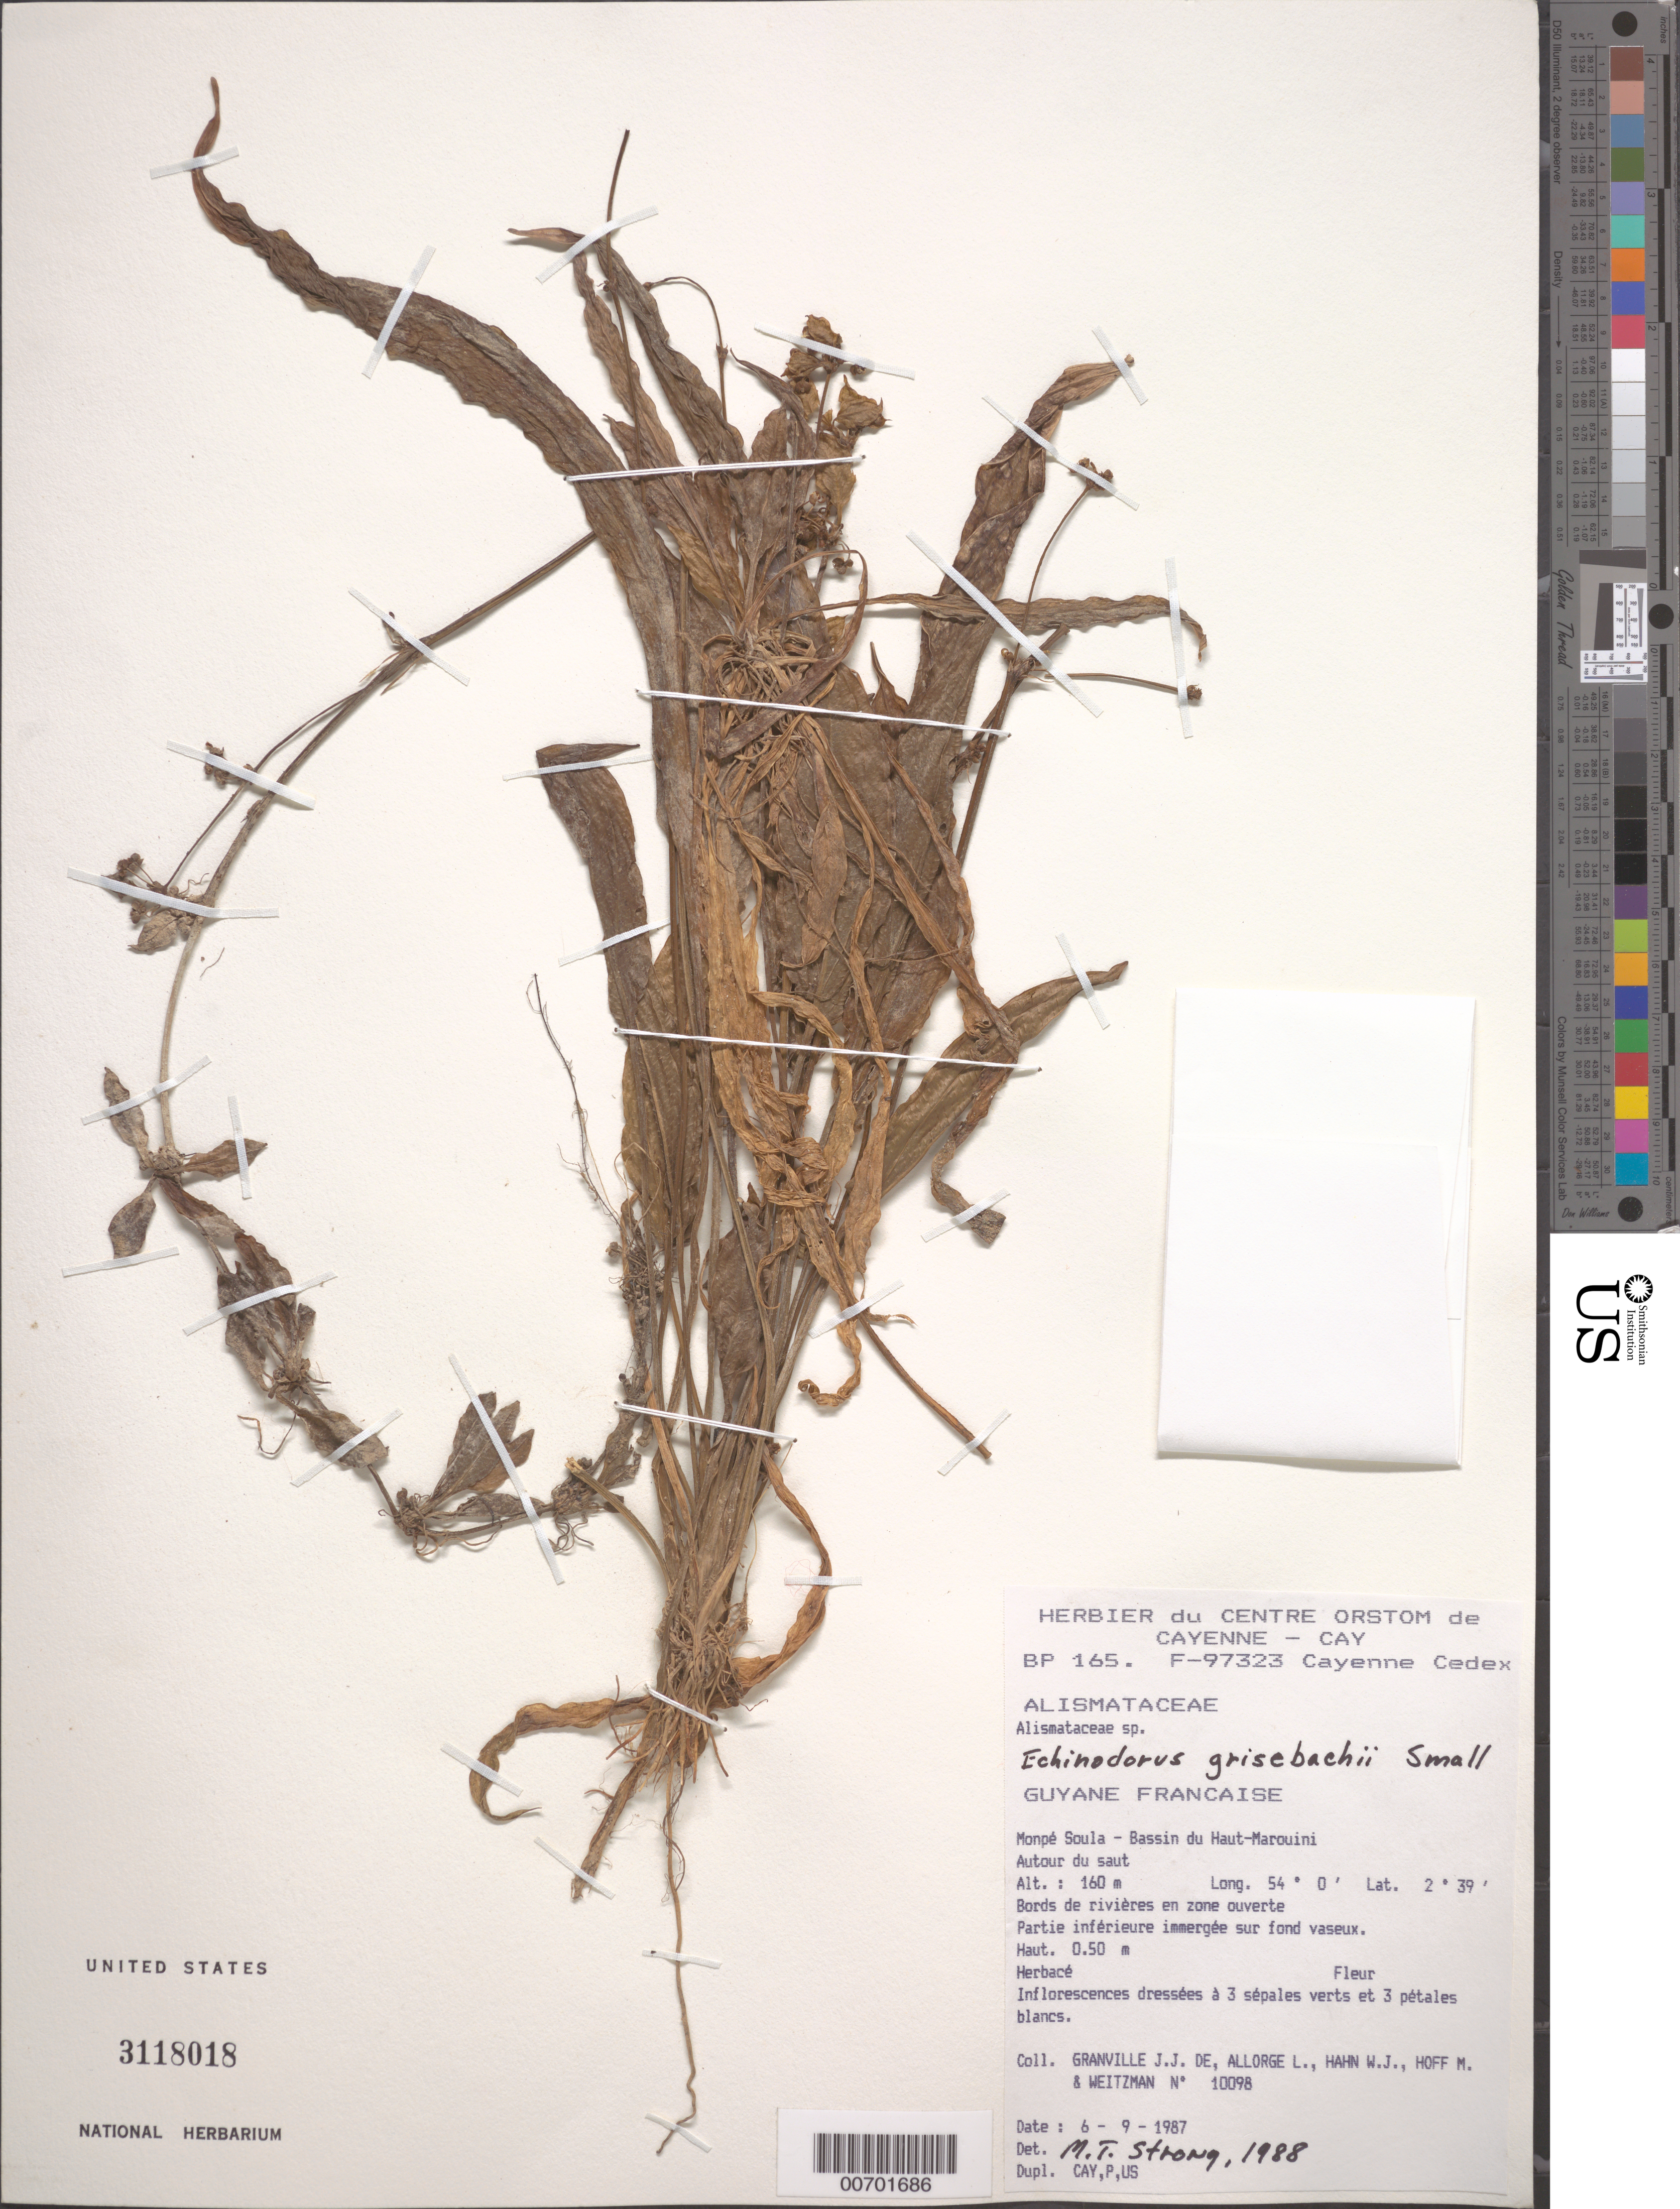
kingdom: Plantae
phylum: Tracheophyta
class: Liliopsida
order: Alismatales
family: Alismataceae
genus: Echinodorus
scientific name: Echinodorus grisebachii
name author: Small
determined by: Strong, M. T., (US), Smithsonian Institution - National Museum of Natural History (UNITED STATES)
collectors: J.-J. de Granville, L. Allorge, W. J. Hahn, M. Hoff & A. L. Weitzman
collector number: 10098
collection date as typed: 6-Sep-87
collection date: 1987-09-06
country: French Guiana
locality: Monpé Soula, Bassin du Haut-Marouini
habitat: Border of river, open area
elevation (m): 160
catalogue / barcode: US 3118018